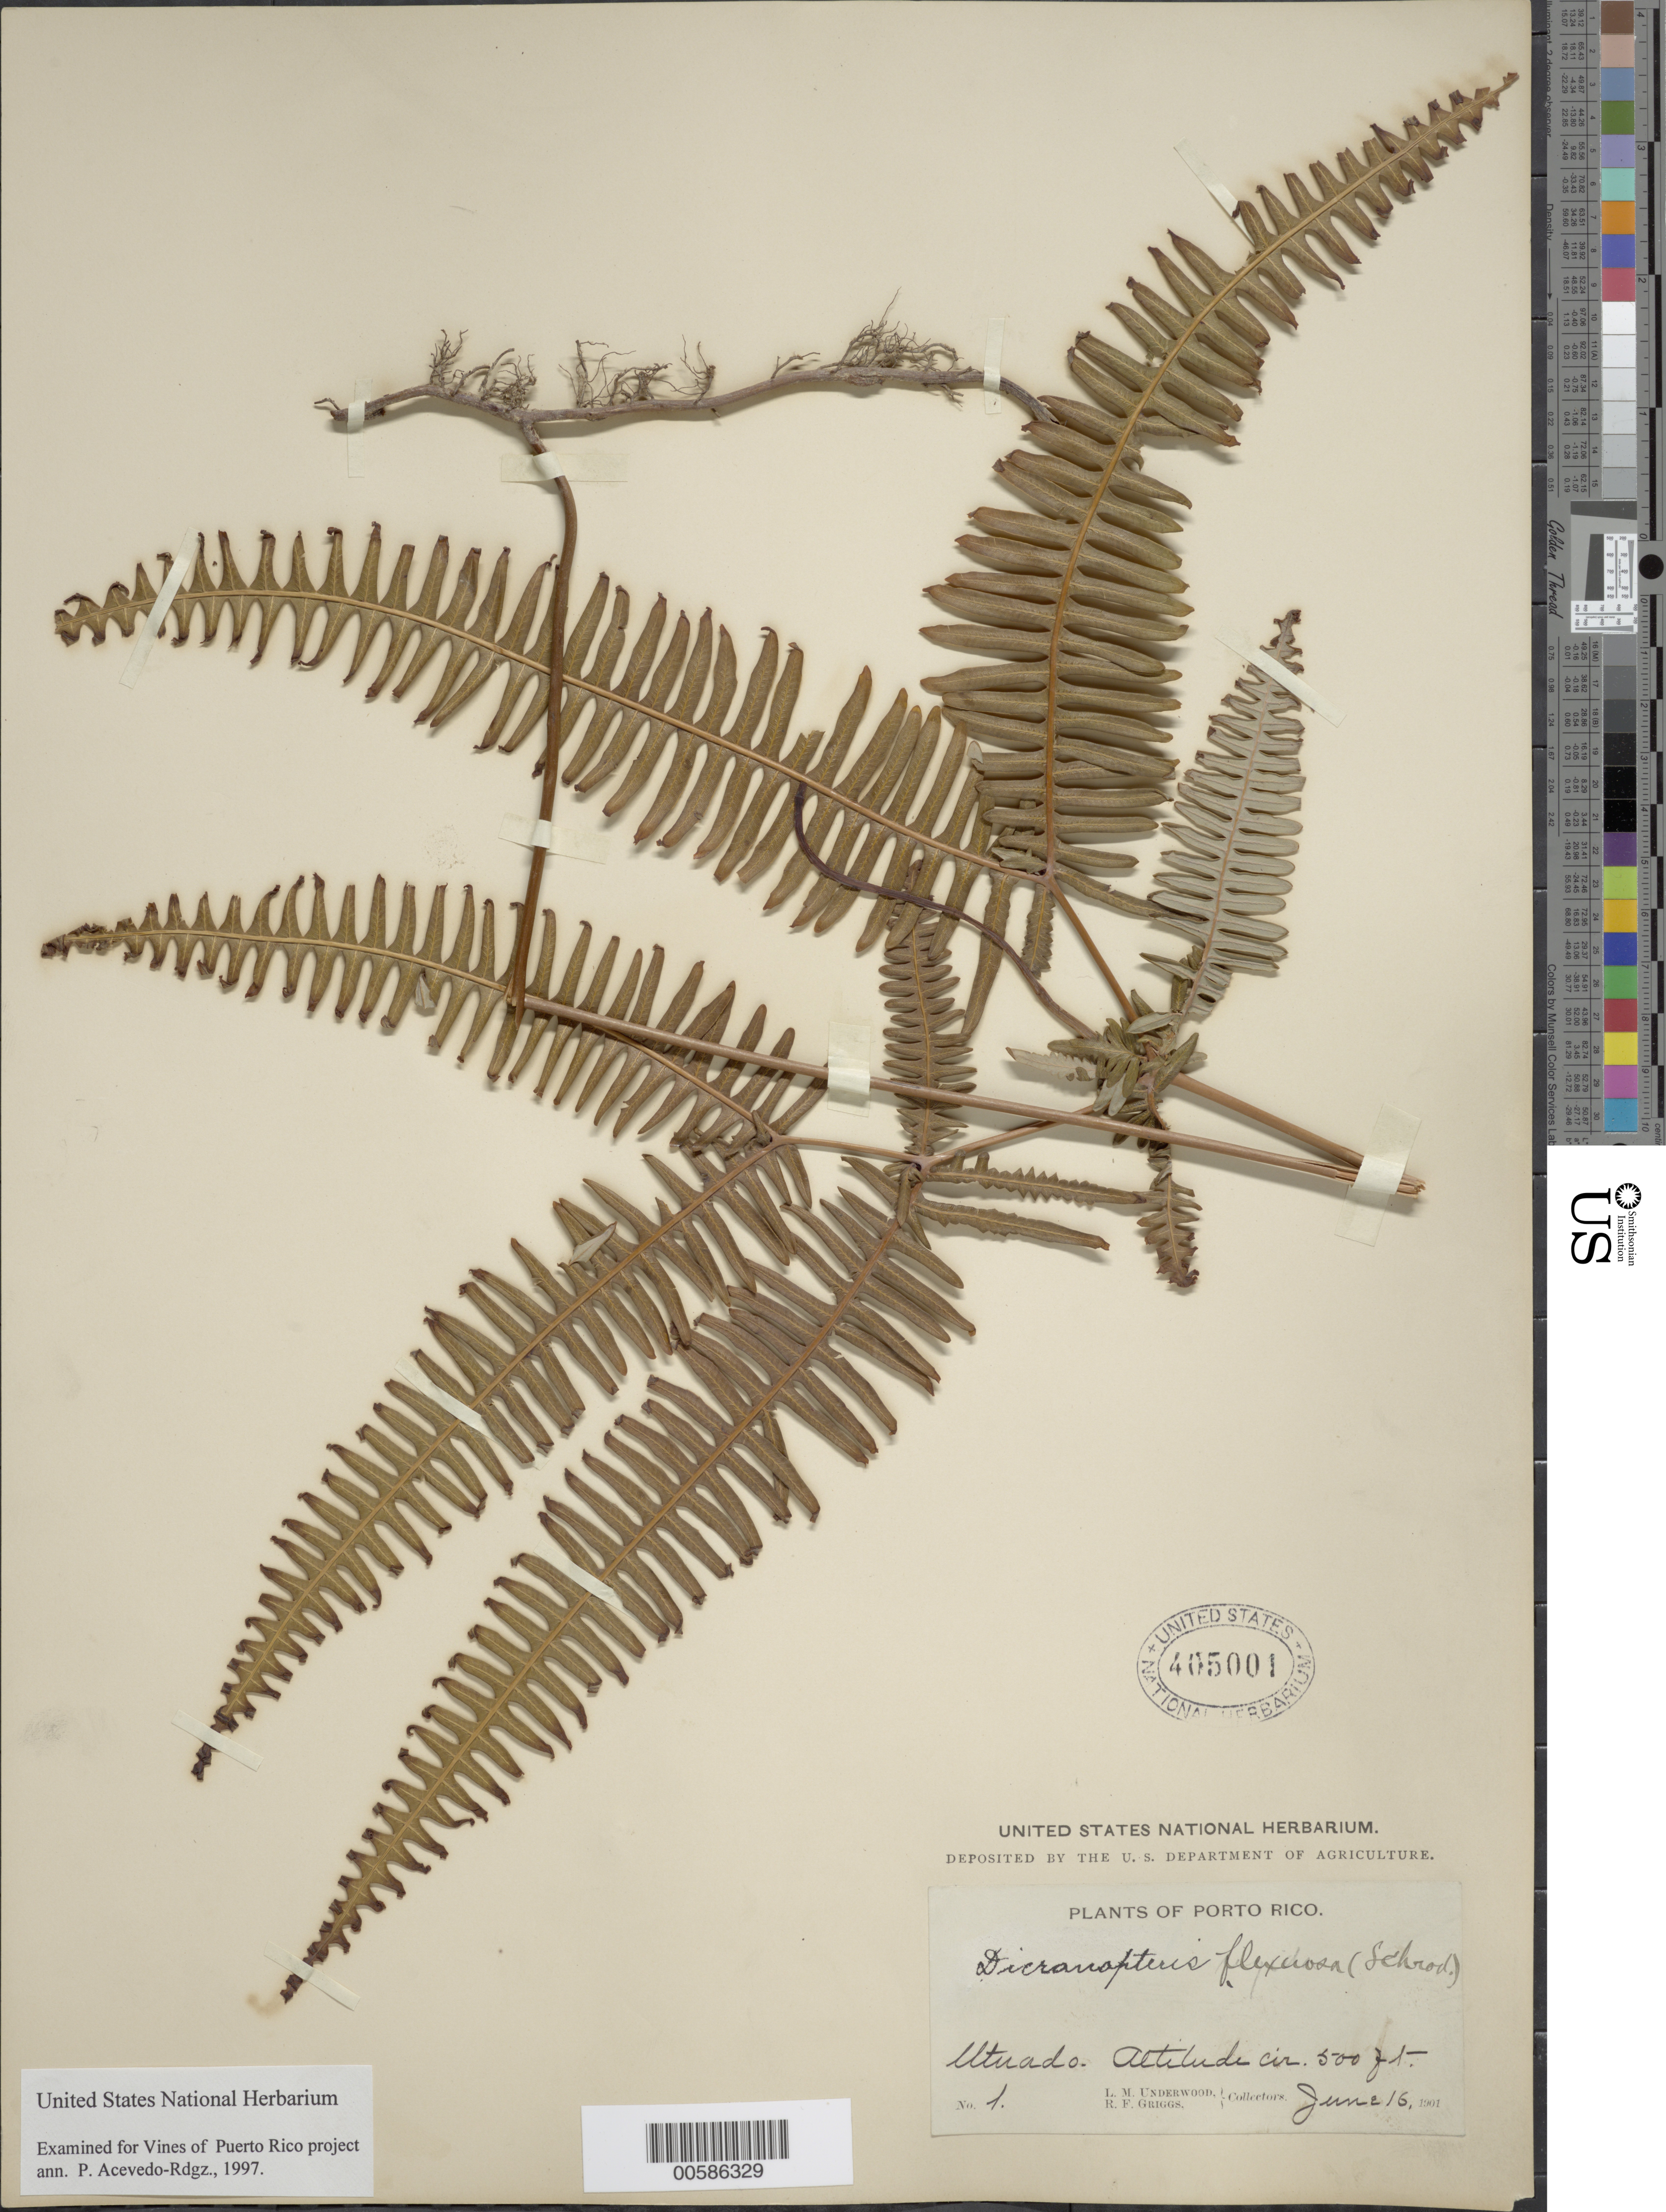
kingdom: Plantae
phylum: Tracheophyta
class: Polypodiopsida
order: Gleicheniales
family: Gleicheniaceae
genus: Dicranopteris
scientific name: Dicranopteris flexuosa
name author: (Schrad.) Underw.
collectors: L. M. Underwood & R. F. Griggs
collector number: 1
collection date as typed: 16 Jun 1901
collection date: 1901-06-16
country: Puerto Rico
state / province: Utuado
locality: Utuado.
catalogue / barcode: US 405001